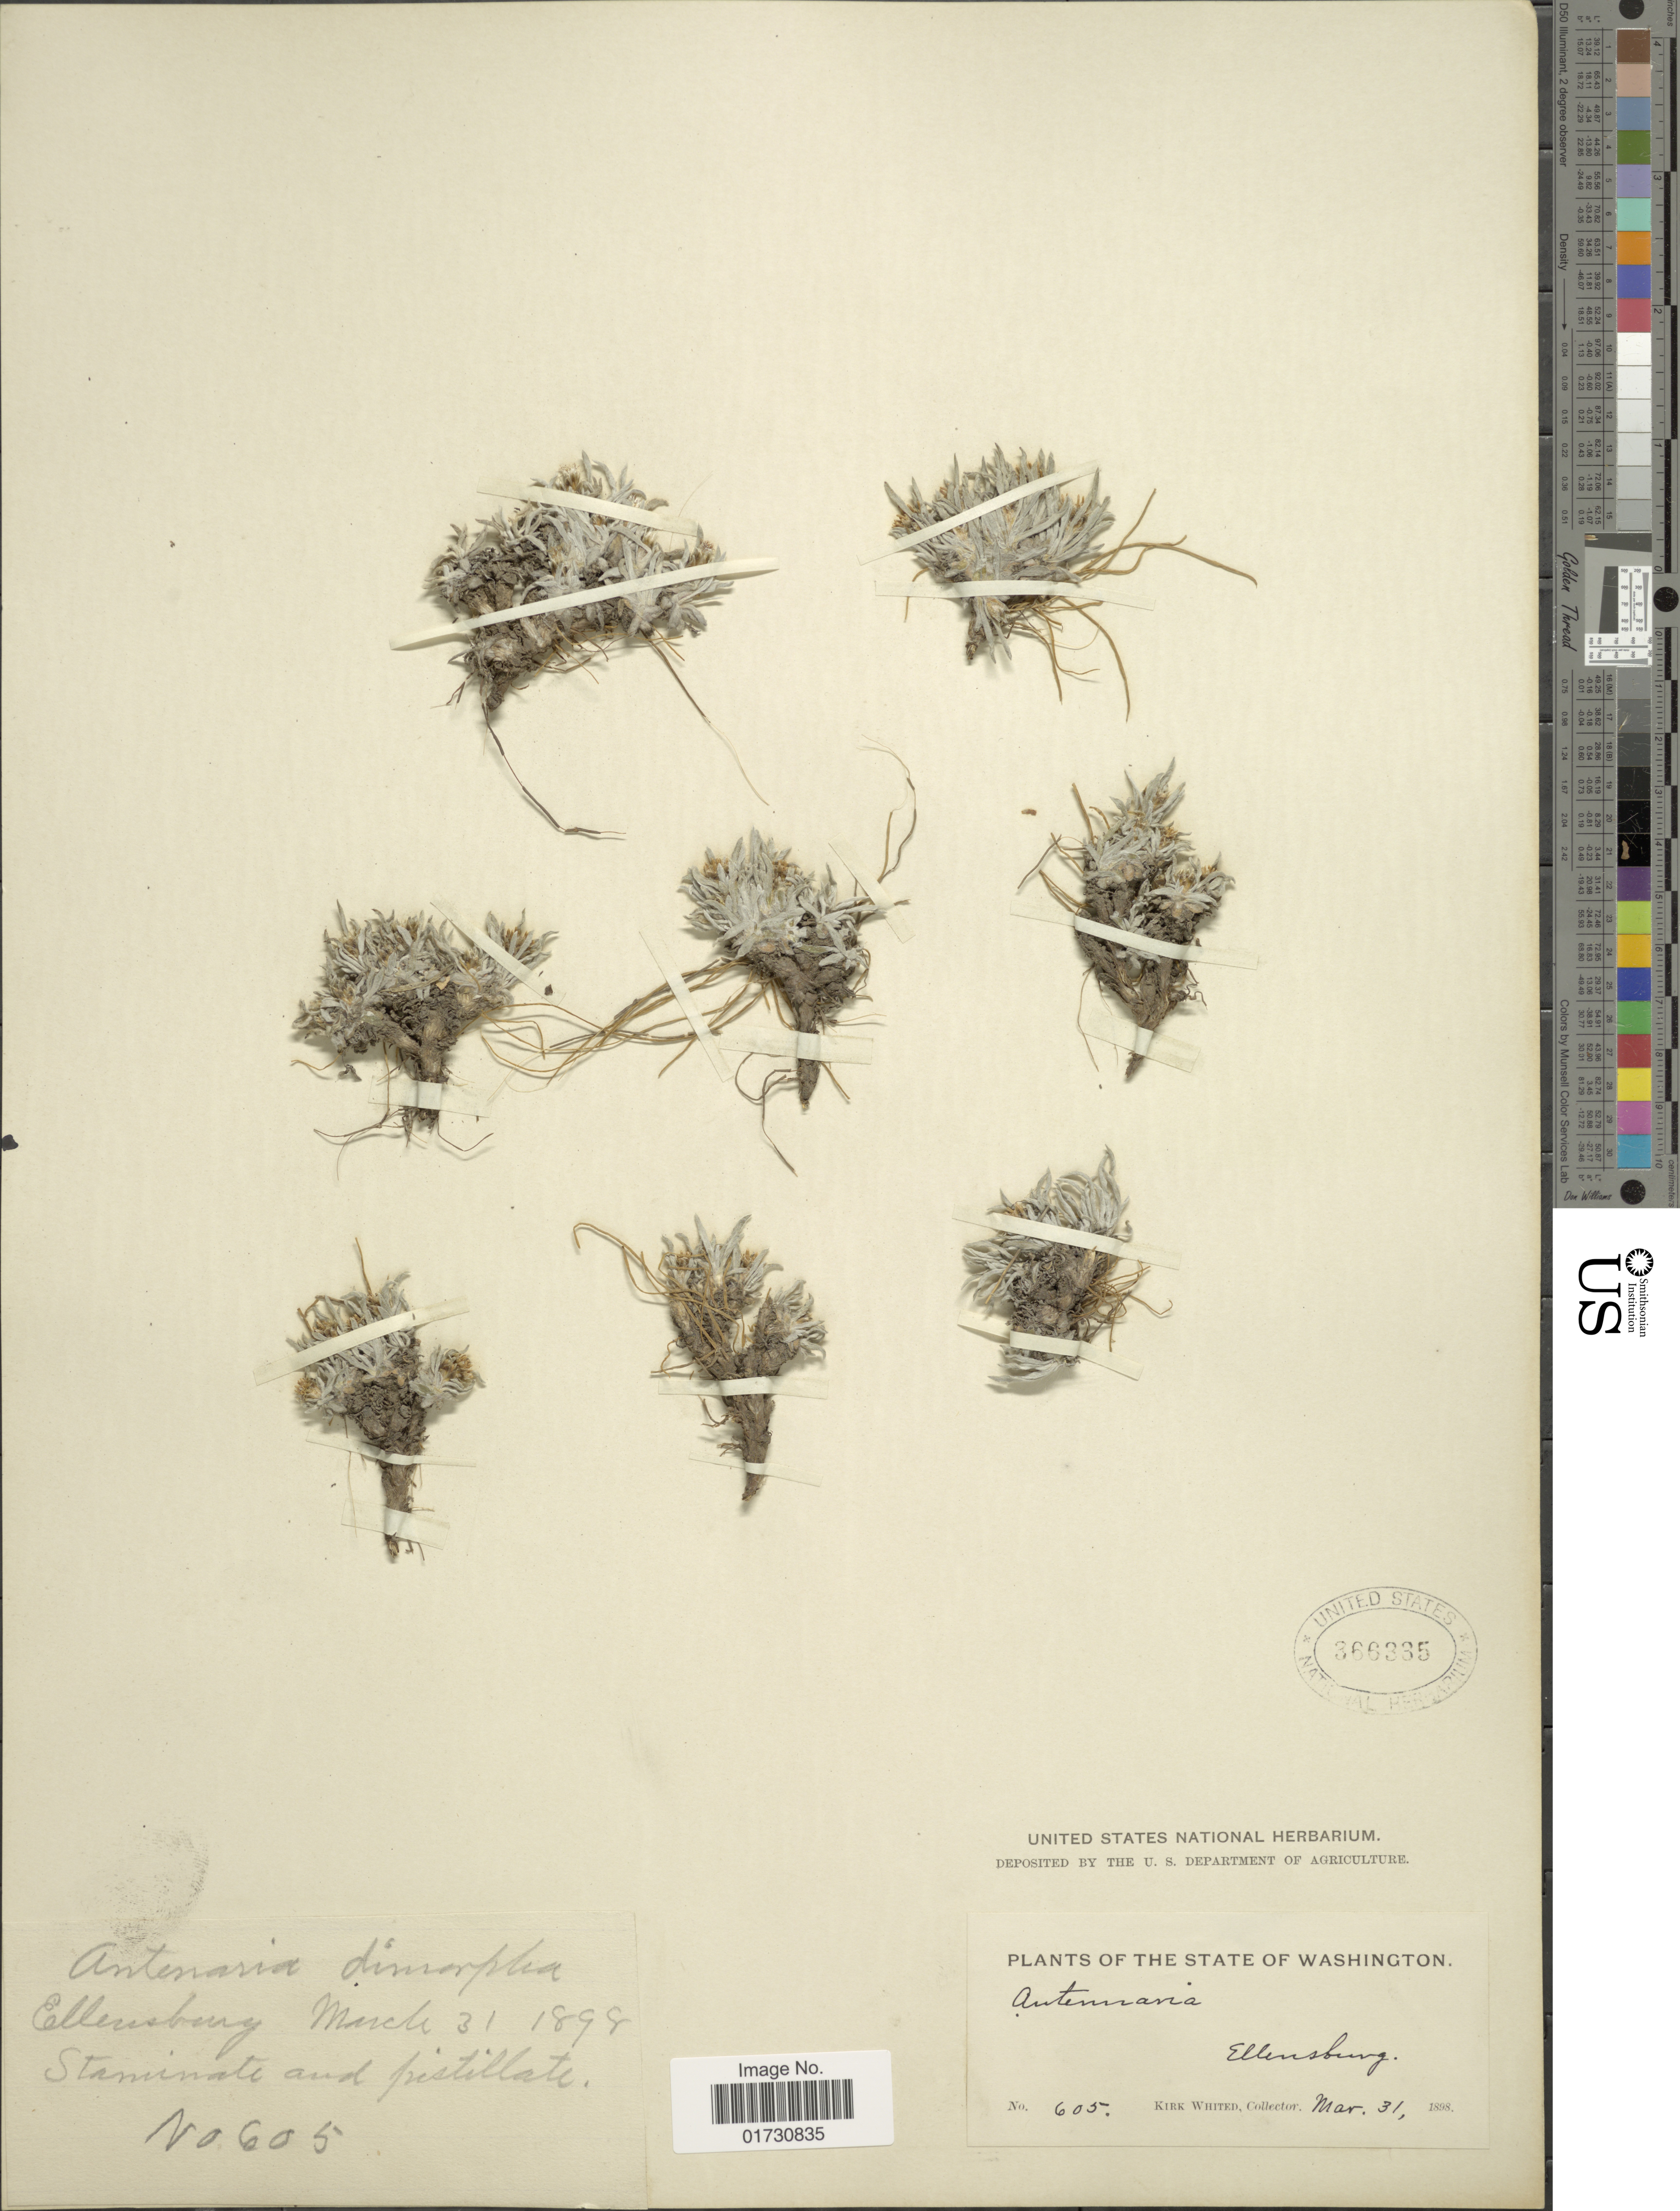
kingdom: Plantae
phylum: Tracheophyta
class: Magnoliopsida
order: Asterales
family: Asteraceae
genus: Antennaria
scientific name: Antennaria dimorpha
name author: (Nutt.) Torr. & A. Gray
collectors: K. Whited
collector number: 605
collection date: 1898-03-31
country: United States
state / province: Washington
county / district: Kittitas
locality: The State of Washington, Ellensburg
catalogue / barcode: US 366335